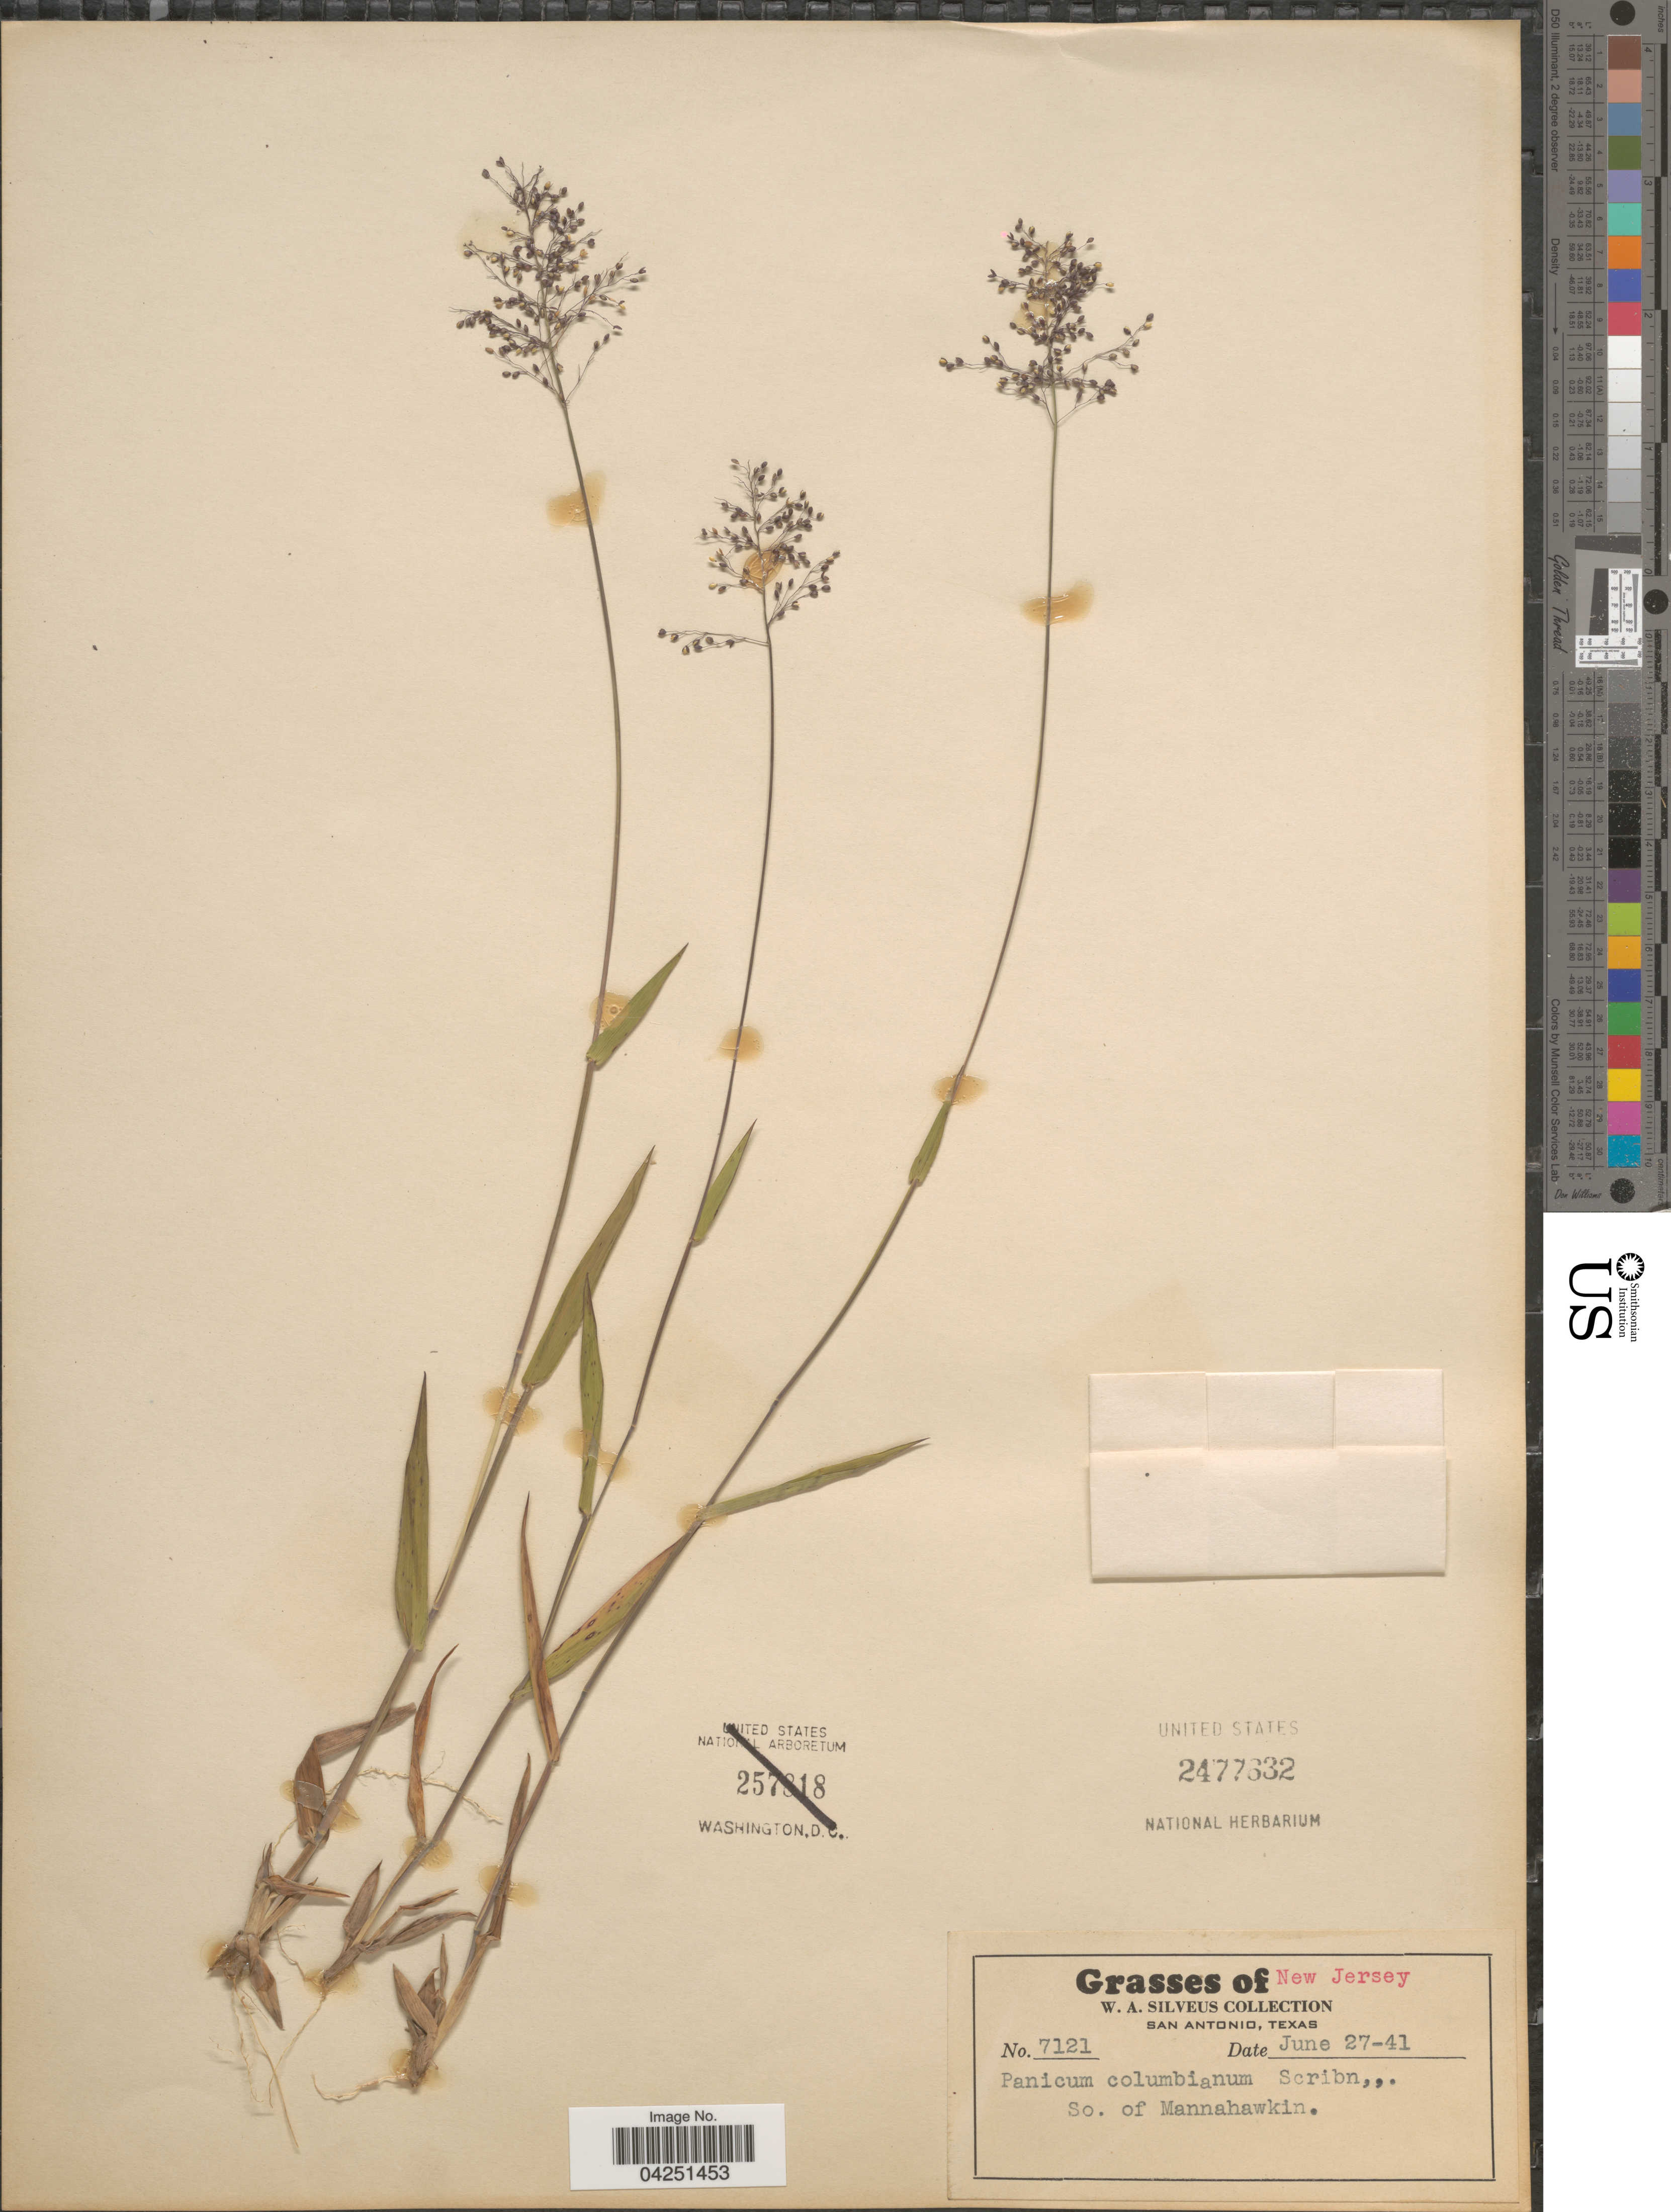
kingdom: Plantae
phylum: Tracheophyta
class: Liliopsida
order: Poales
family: Poaceae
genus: Dichanthelium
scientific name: Dichanthelium acuminatum var. acuminatum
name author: (Sw.) Gould & C.A. Clark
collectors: W. Silveus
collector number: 7121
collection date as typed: Transcribed d/m/y: 27/6/41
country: United States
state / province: New Jersey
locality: So. of Mannahawkin.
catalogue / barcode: US 2477632